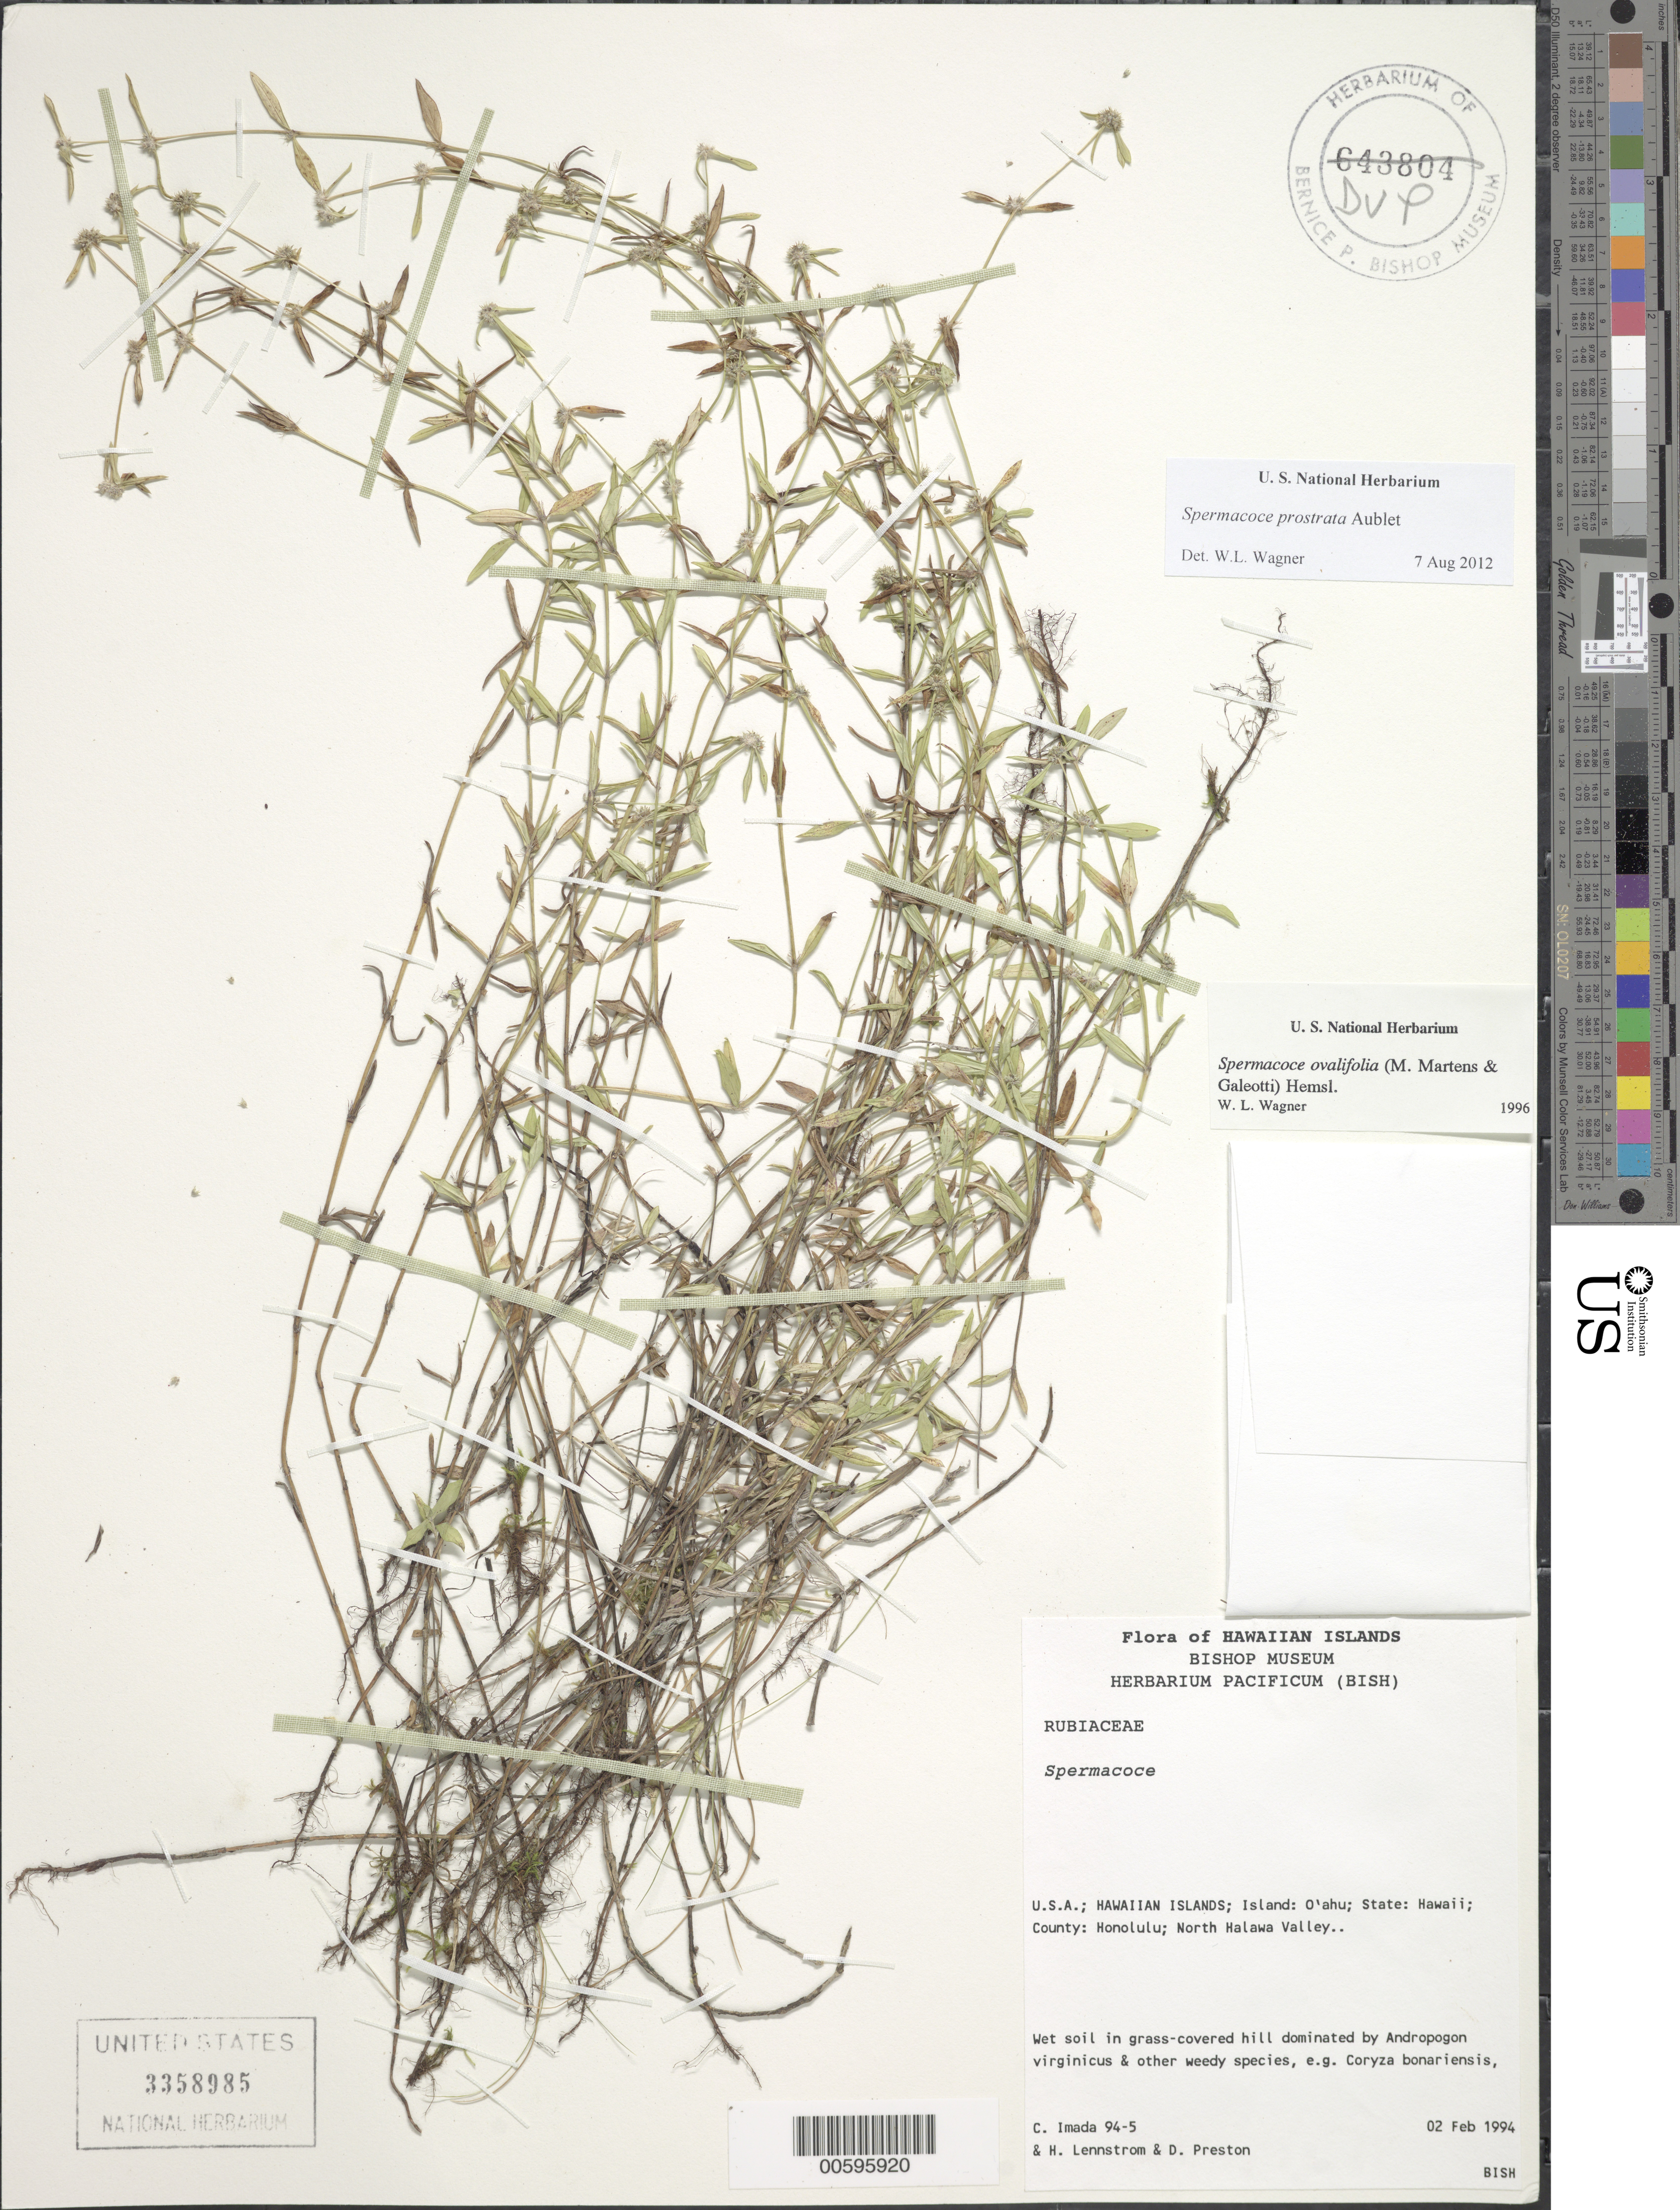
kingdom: Plantae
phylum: Tracheophyta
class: Magnoliopsida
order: Gentianales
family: Rubiaceae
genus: Spermacoce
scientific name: Spermacoce prostrata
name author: Aubl.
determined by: Wagner, W. L., (BOT), Smithsonian Institution - National Museum of Natural History (UNITED STATES)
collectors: C. Imada, H. Lennstrom & D. Preston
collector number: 94-5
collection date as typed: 2 Feb 1994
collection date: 1994-02-02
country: United States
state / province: Hawaii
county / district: Honolulu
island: Oahu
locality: County: Honolulu; North Halawa Valley.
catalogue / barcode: US 3358985